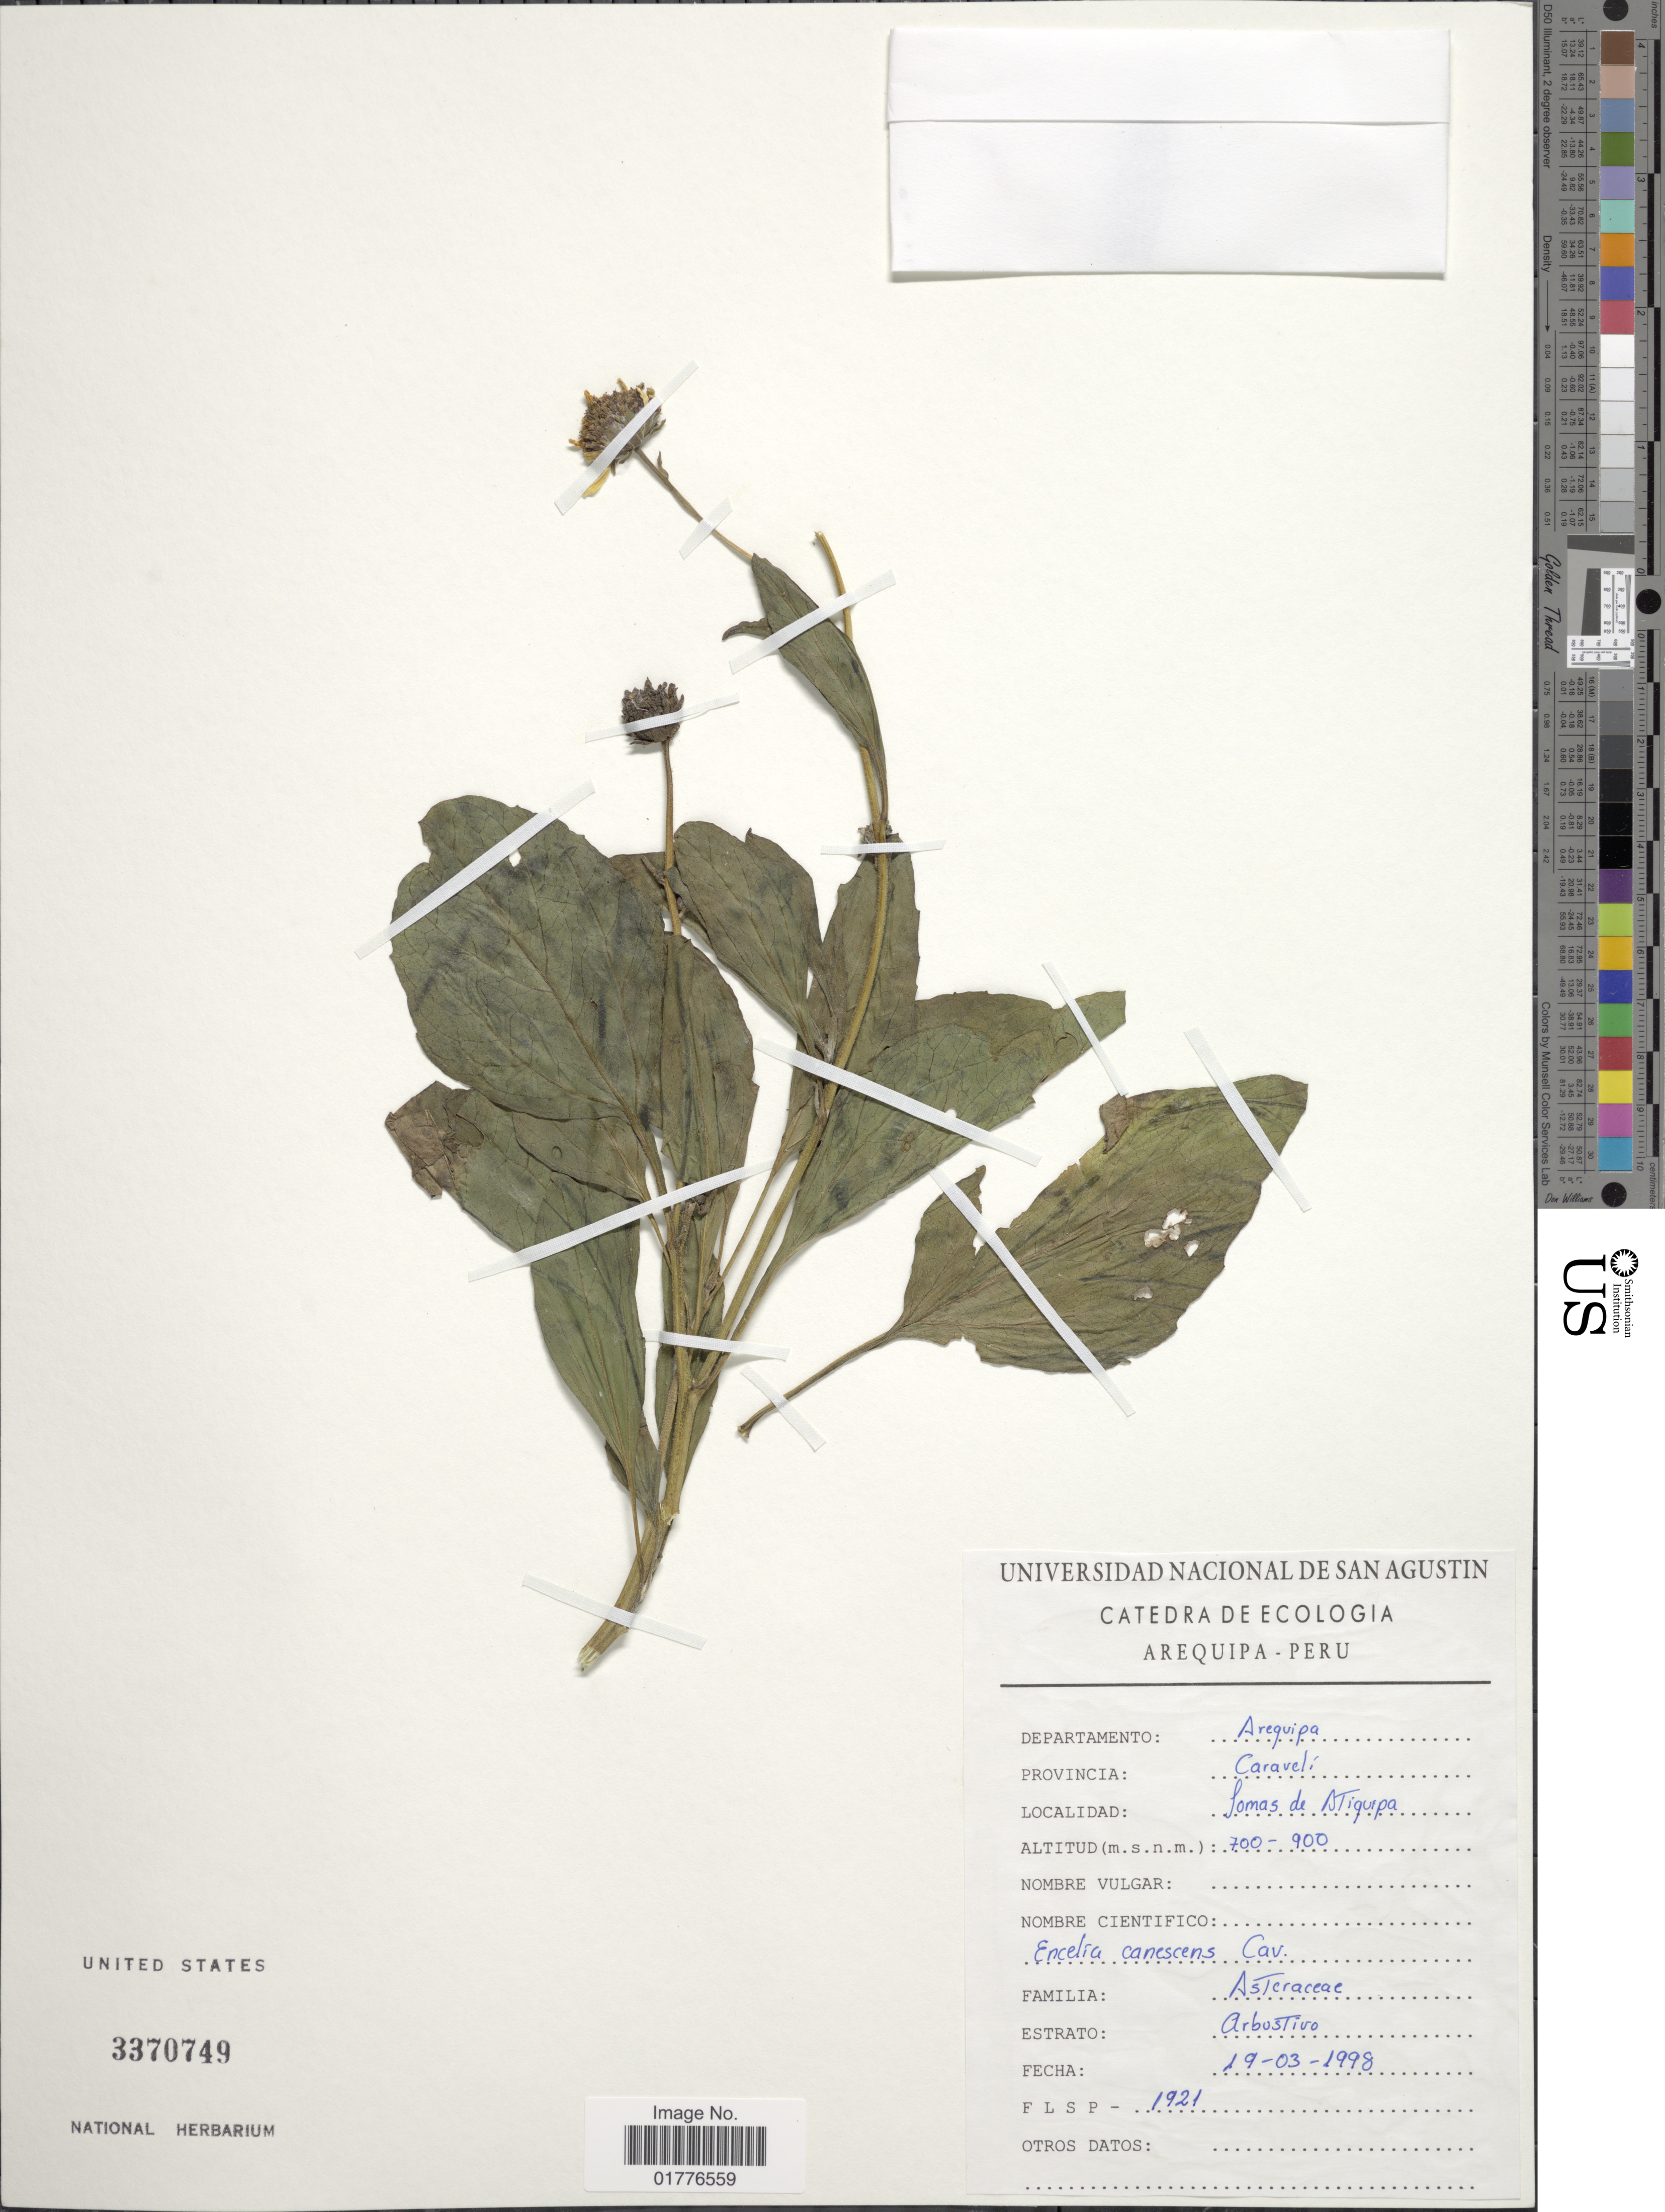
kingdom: Plantae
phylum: Tracheophyta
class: Magnoliopsida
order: Asterales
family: Asteraceae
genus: Encelia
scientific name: Encelia canescens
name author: Lam.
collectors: Univ. Nac. De San Agustin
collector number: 1921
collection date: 1998-03-19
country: Peru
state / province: Arequipa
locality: Lomas de Atiquipa, Provincia Caravelí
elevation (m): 700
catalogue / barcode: US 3370749